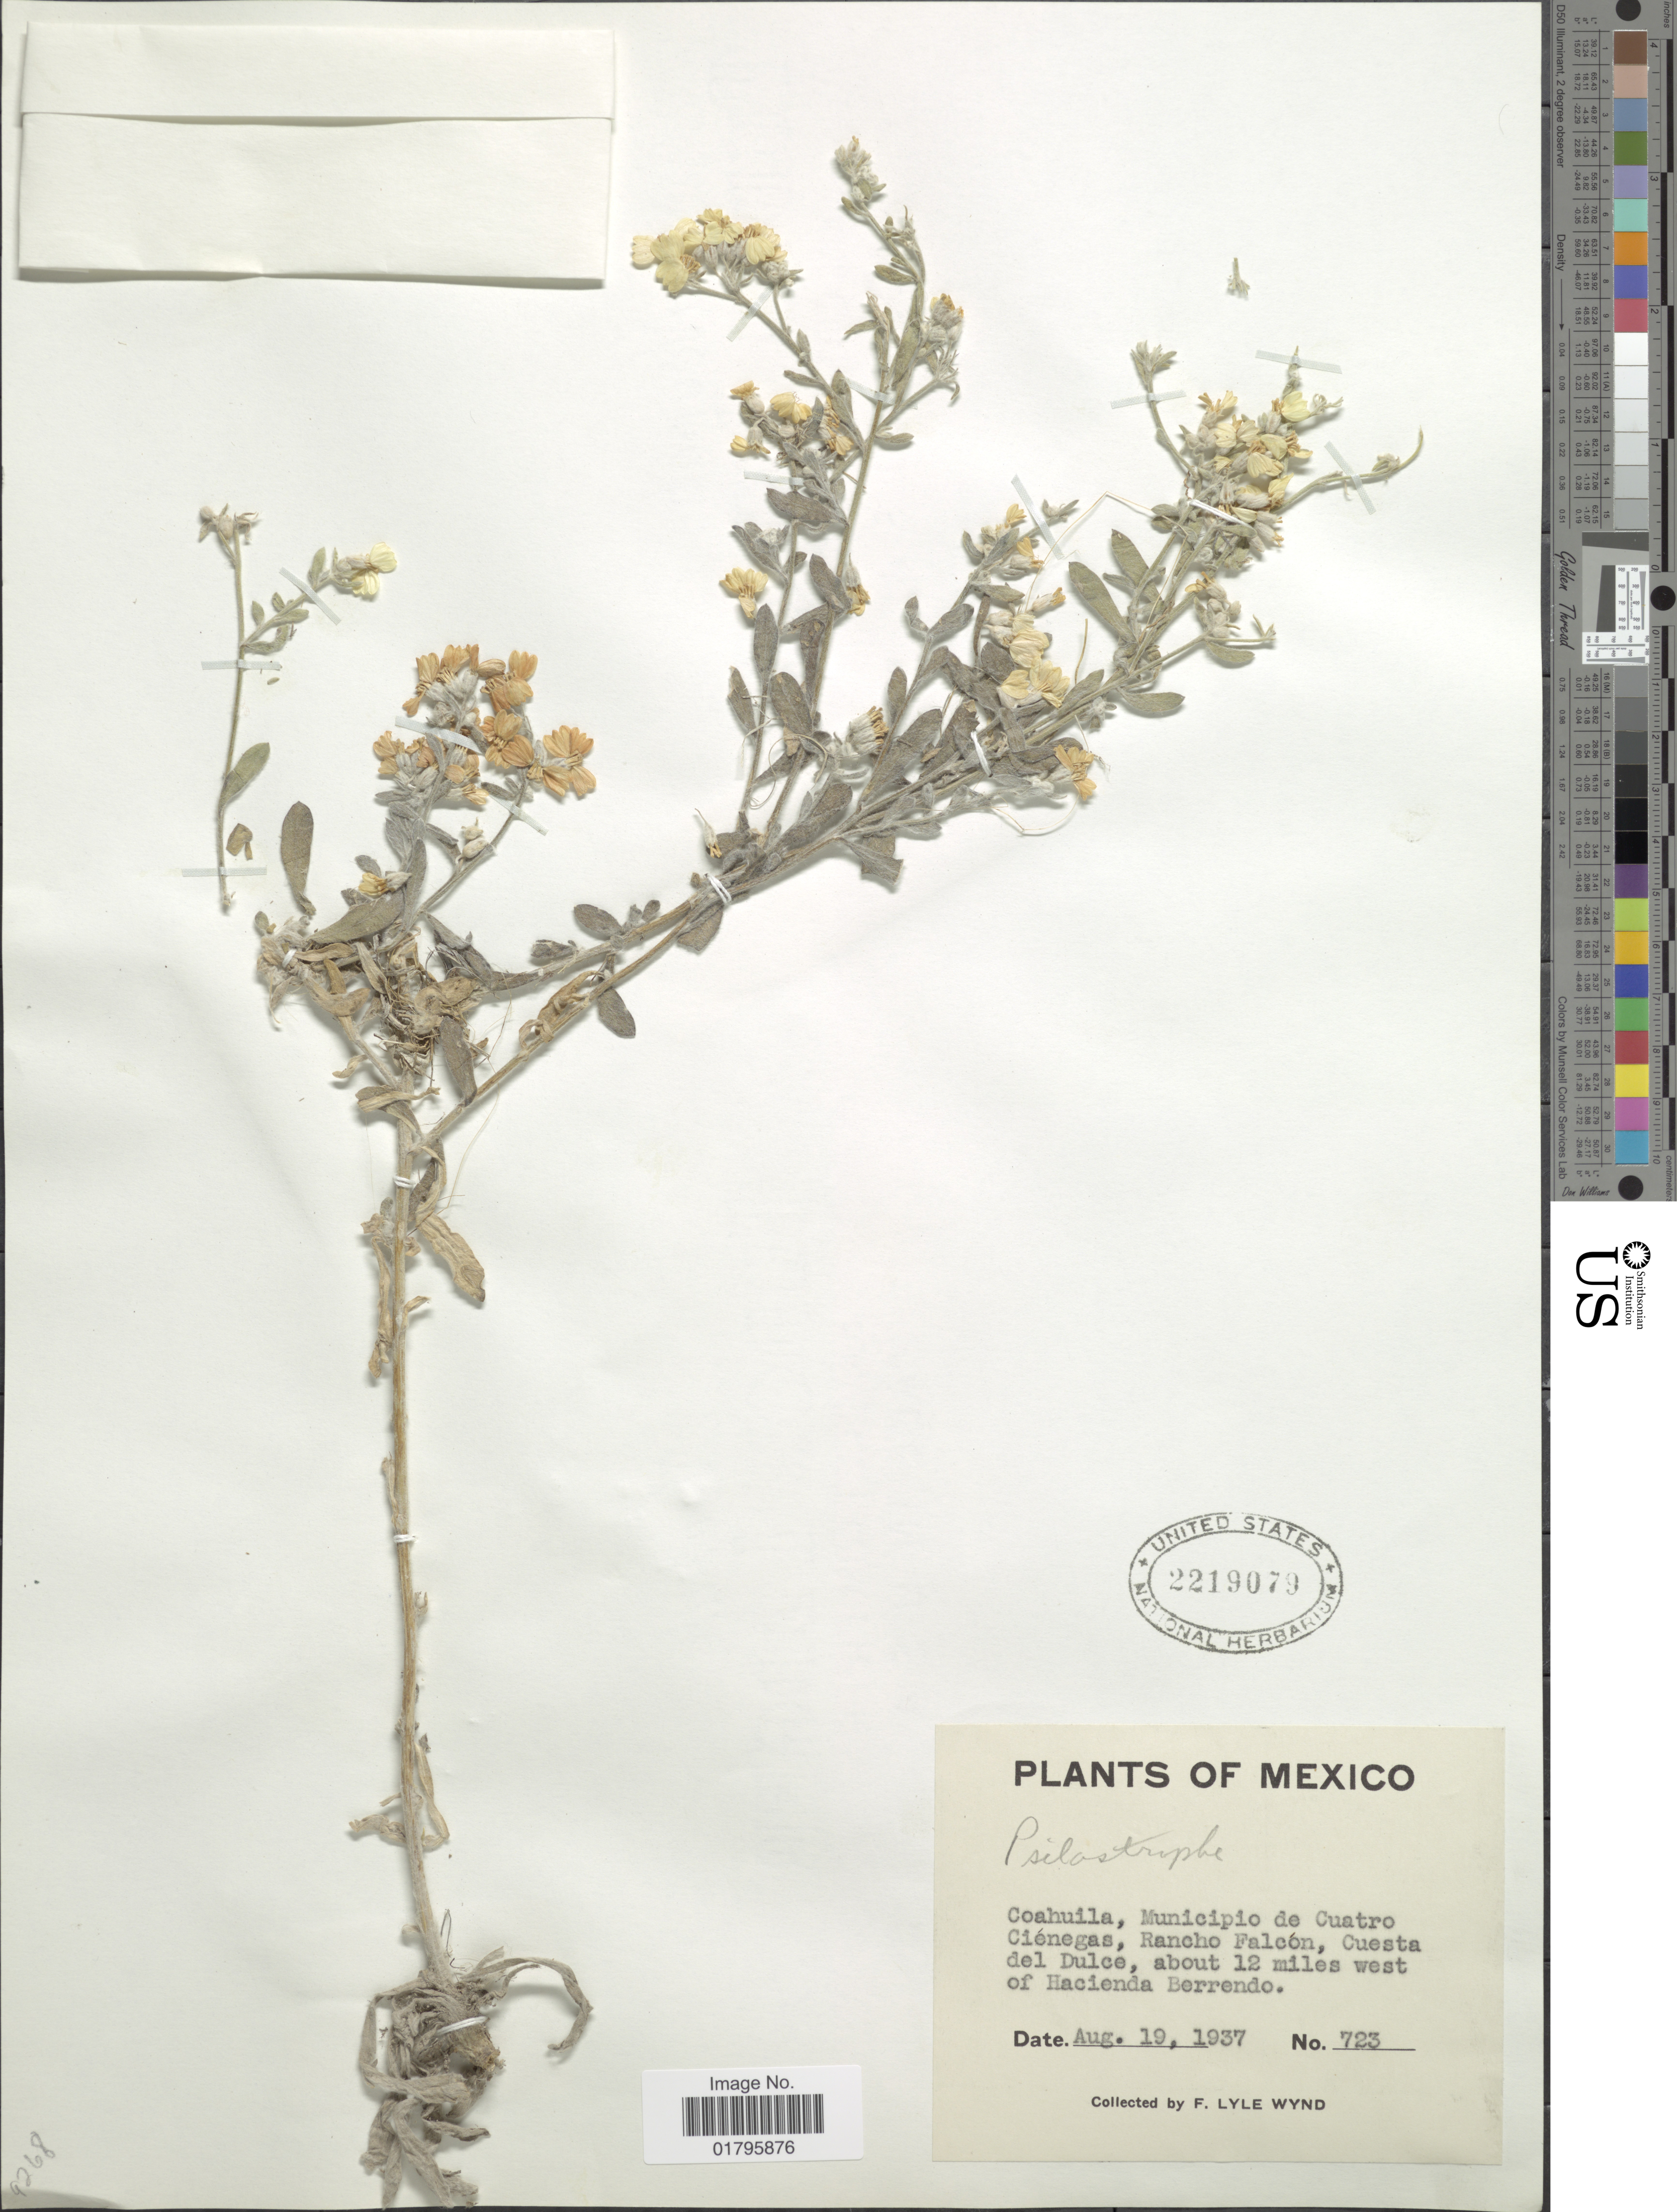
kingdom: Plantae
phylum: Tracheophyta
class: Magnoliopsida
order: Asterales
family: Asteraceae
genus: Psilostrophe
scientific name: Psilostrophe sp.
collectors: T. Steussy & F. L. Wynd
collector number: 723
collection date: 1937-08-19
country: Mexico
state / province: Coahuila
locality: Coahuila. Municipio de Cuatro Cienegas, Rancon Falcon, Cuesta del Dulce, about 12 miles west of Hacienda Berrendo.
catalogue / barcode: US 2219079